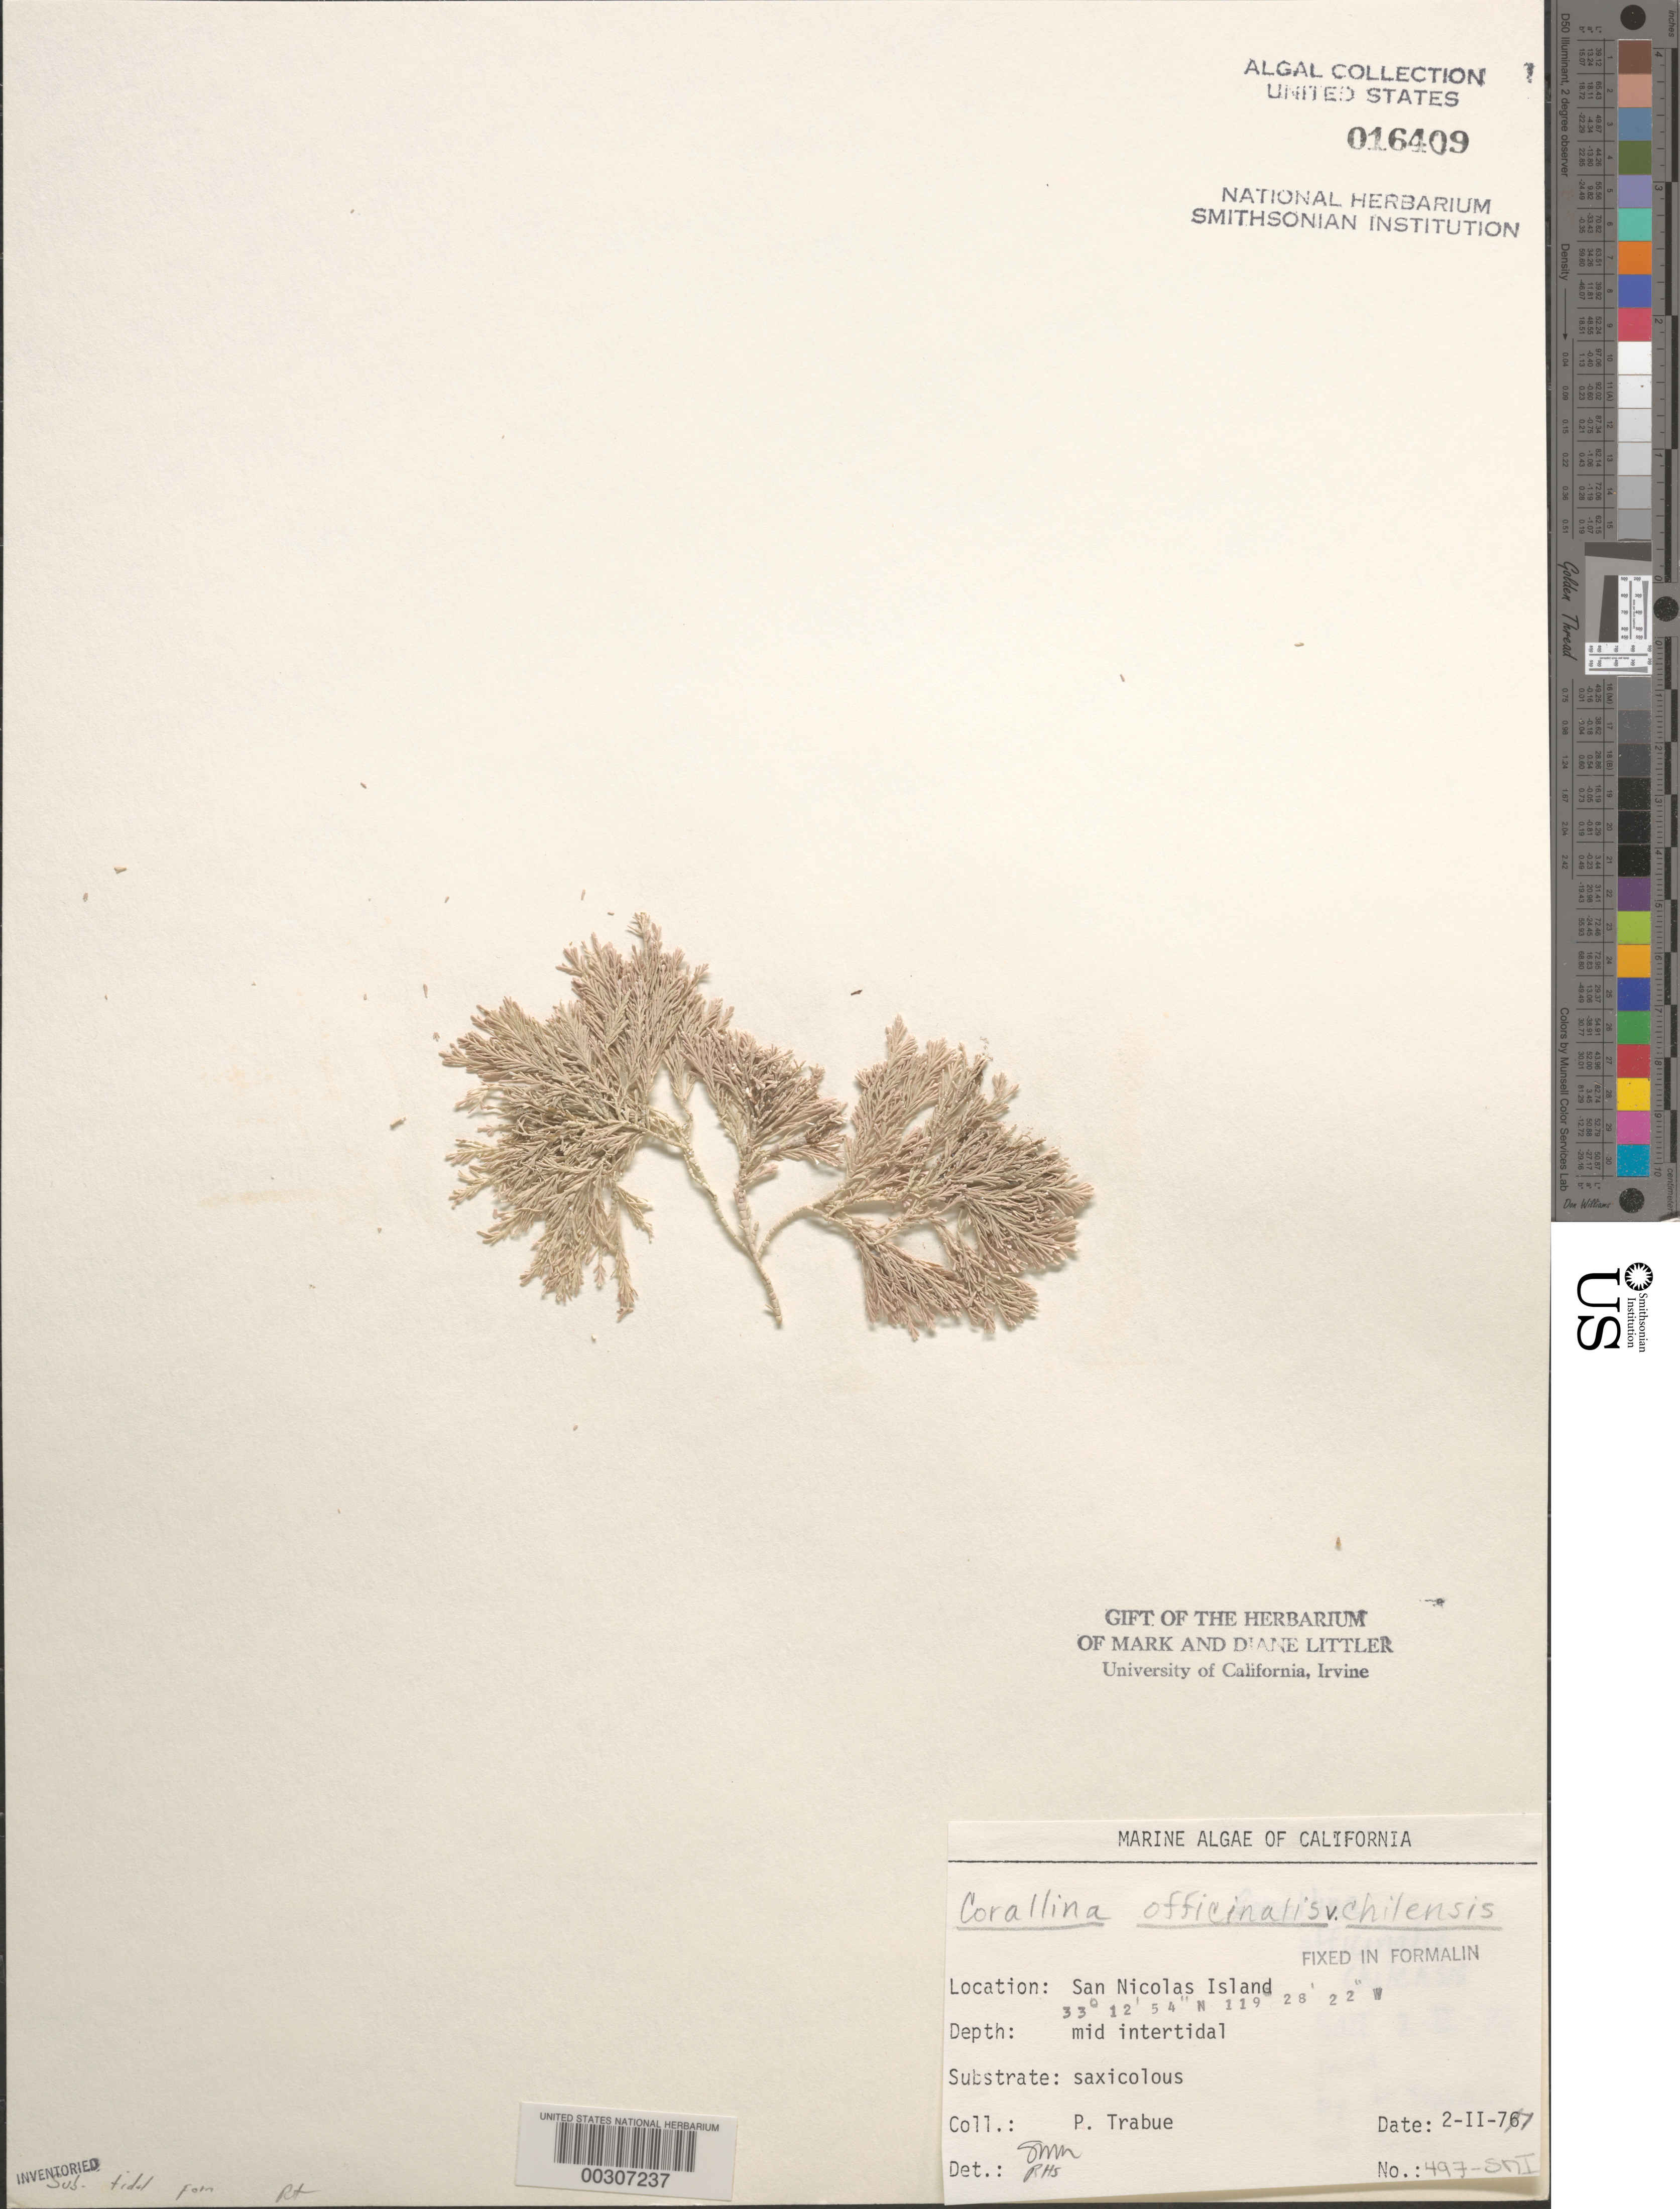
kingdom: Plantae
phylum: Rhodophyta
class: Florideophyceae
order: Corallinales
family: Corallinaceae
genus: Corallina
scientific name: Corallina officinalis var. chilensis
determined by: Sims, Robert H.; Murray, S. N.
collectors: P. J. Trabue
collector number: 497-sni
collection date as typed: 02 Feb 1977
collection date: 1977-02-02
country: United States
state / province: California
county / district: Ventura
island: San Nicolas Island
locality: Dutch Harbor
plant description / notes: BLM-SOCALBIGHT Rocky Intertidal Survey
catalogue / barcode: US 16409